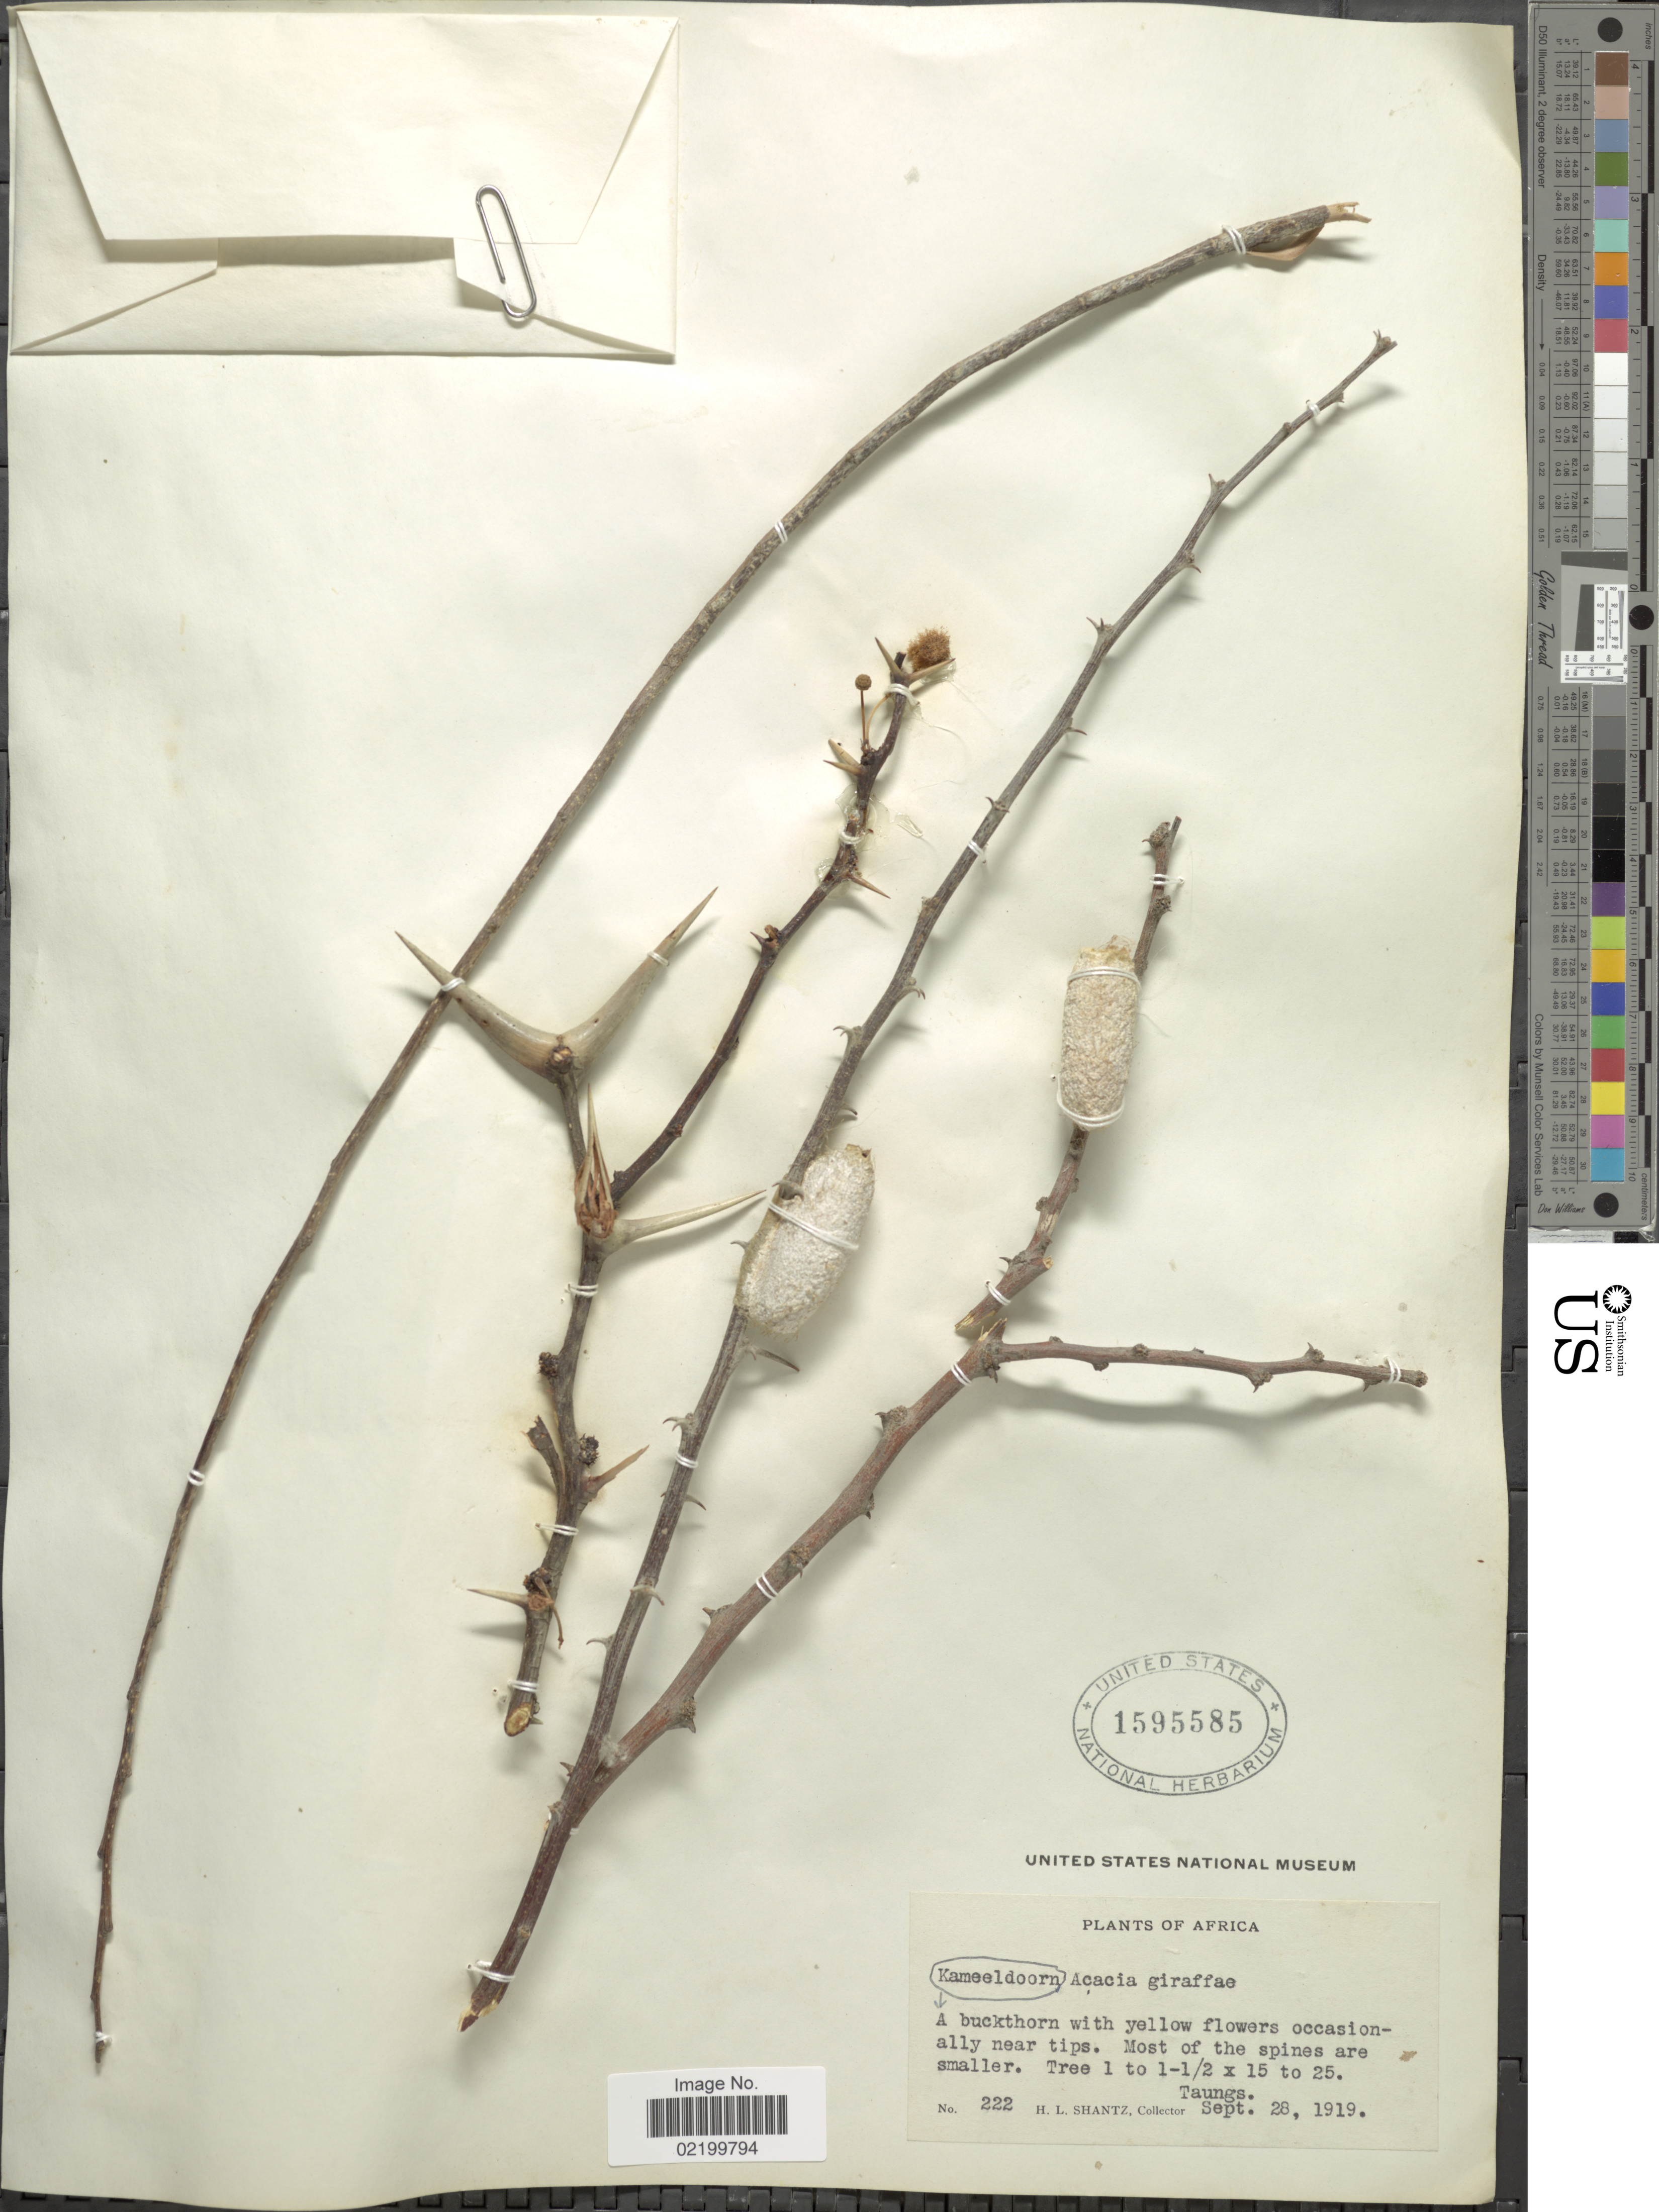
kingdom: Plantae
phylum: Tracheophyta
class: Magnoliopsida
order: Fabales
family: Fabaceae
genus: Vachellia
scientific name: Vachellia erioloba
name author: (E. Mey.) P.J.H. Hurter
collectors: H. Shantz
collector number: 222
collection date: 1919-09-28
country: South Africa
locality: Africa, Taungs.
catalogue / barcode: US 1595585